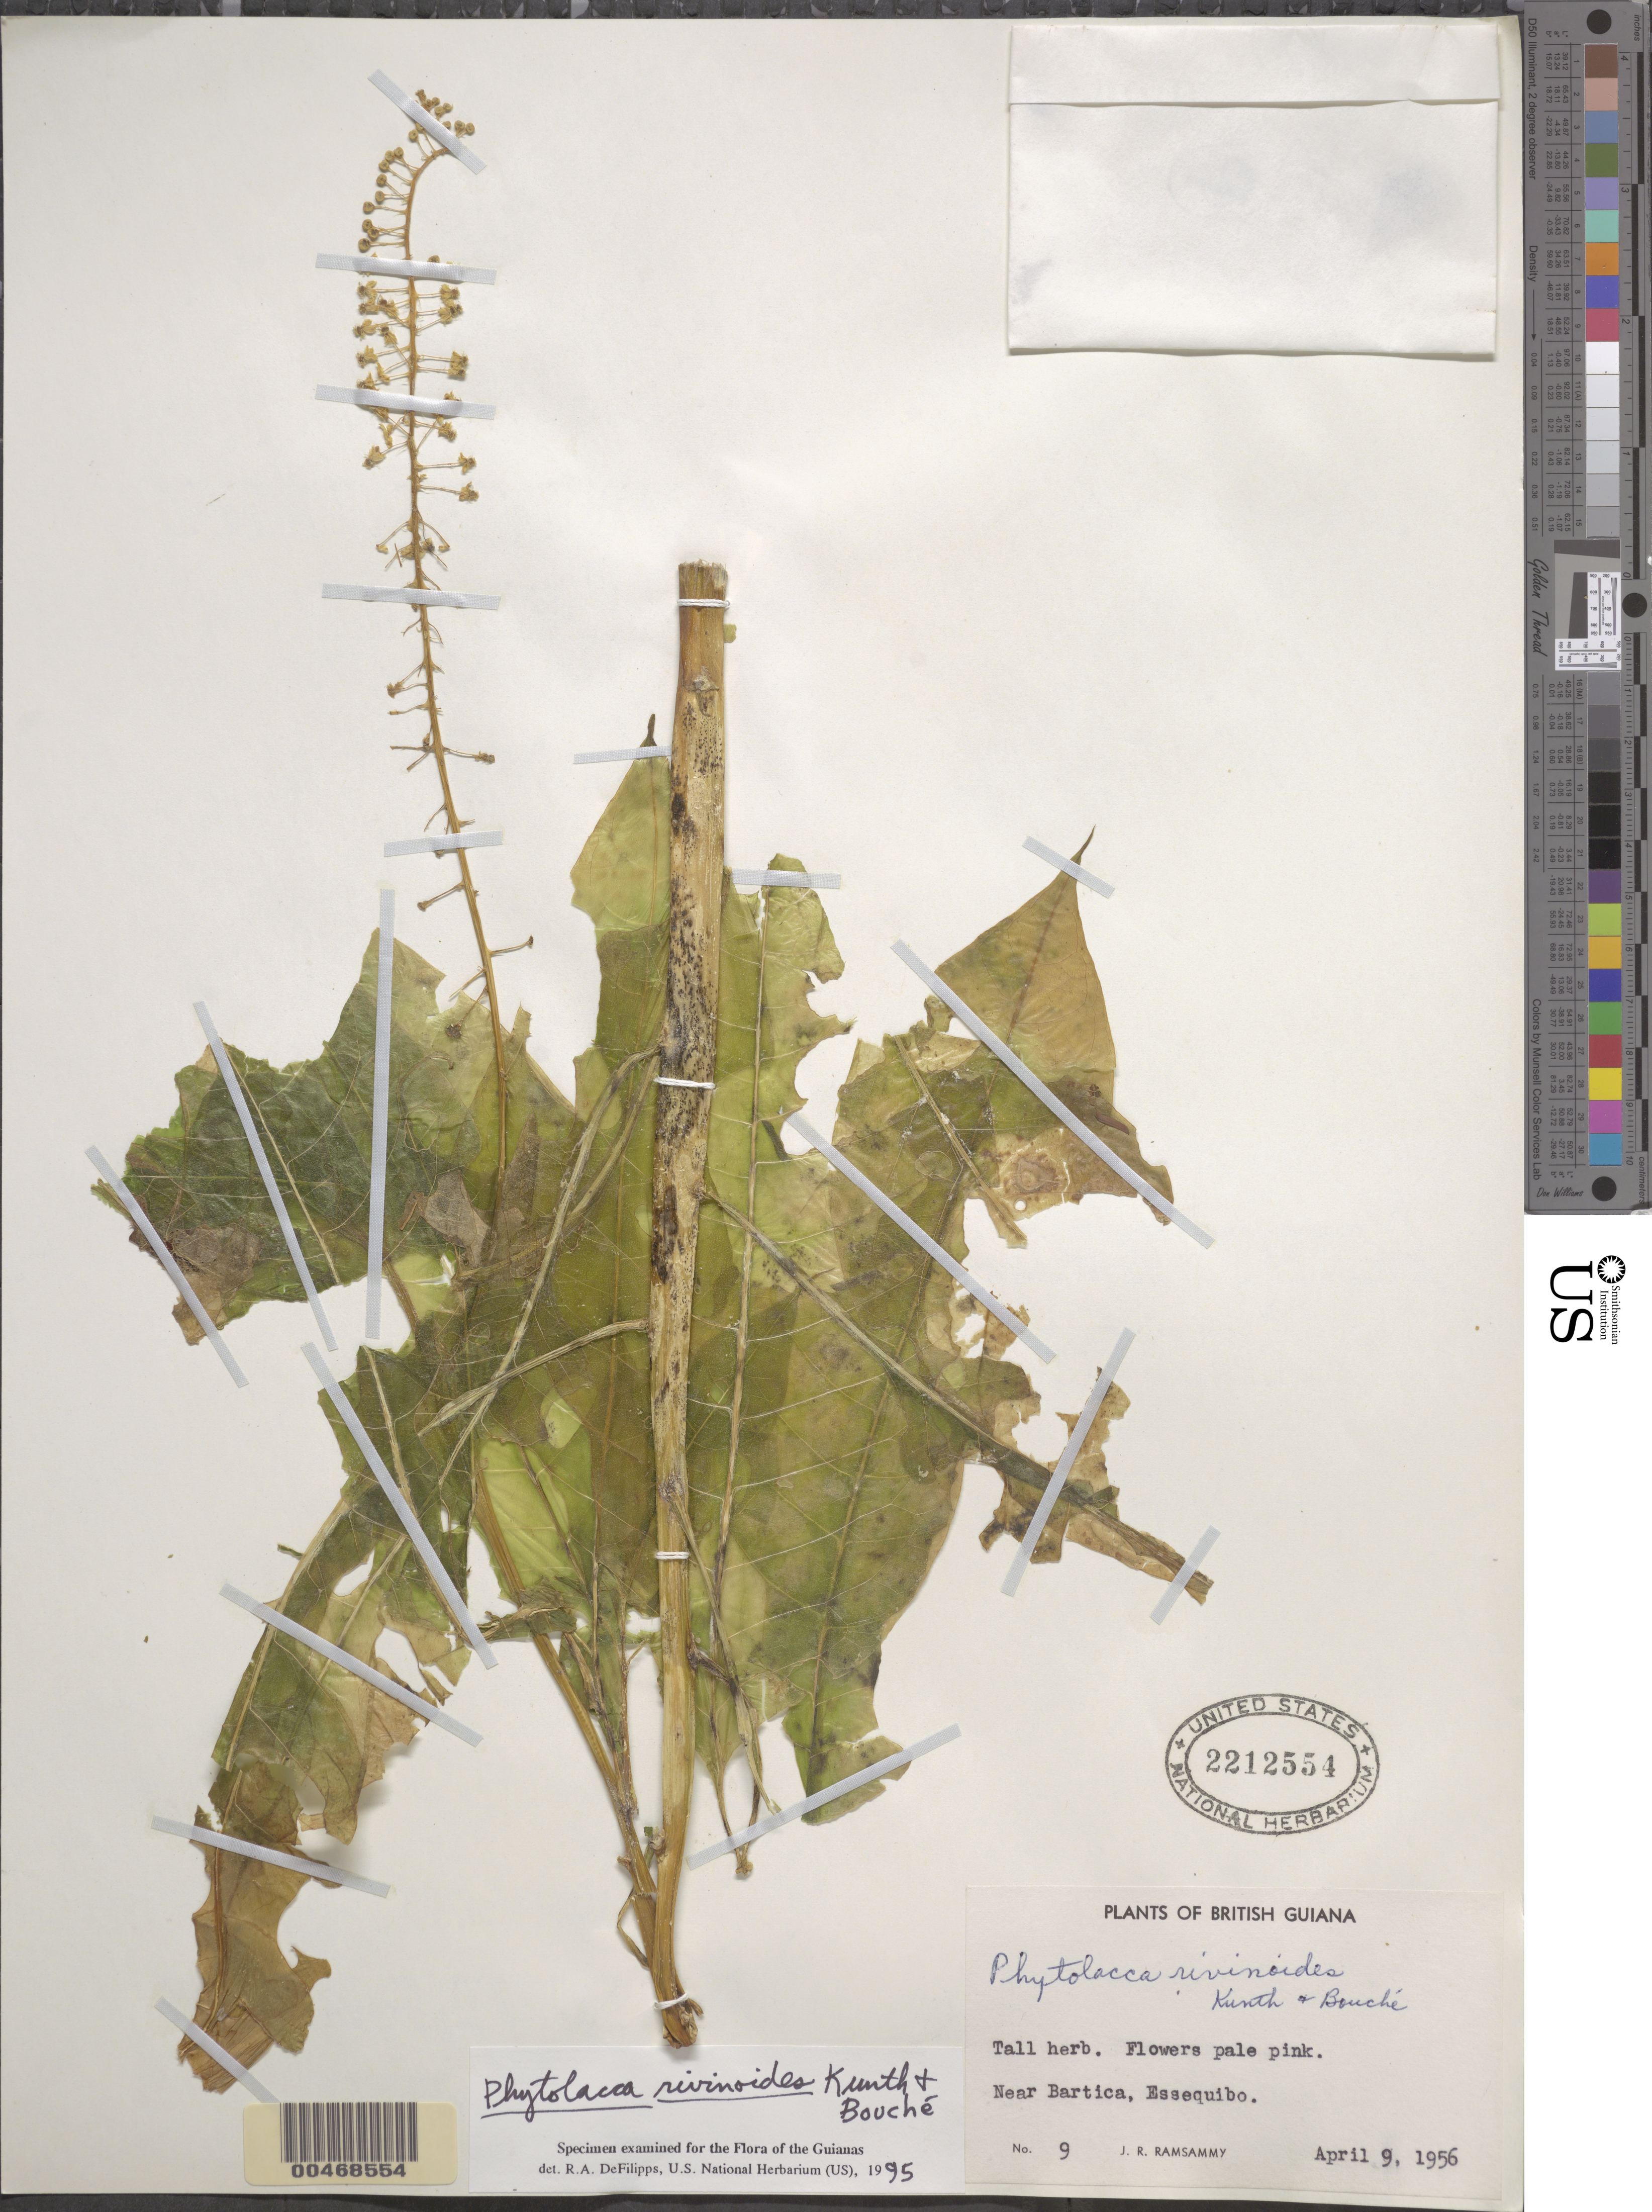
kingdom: Plantae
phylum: Tracheophyta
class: Magnoliopsida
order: Caryophyllales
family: Phytolaccaceae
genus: Phytolacca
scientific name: Phytolacca rivinoides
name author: Kunth & C.D. Bouché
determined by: DeFilipps, R. A.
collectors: J. Ramsammy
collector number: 9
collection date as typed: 09 Apr 1956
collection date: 1956-04-09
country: Guyana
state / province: Cuyuni-Mazaruni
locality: Bartica, Essequibo River, near juncture with Mazaruni R. [In former Mazaruni-Potaro Region.]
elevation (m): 3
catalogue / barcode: US 2212554